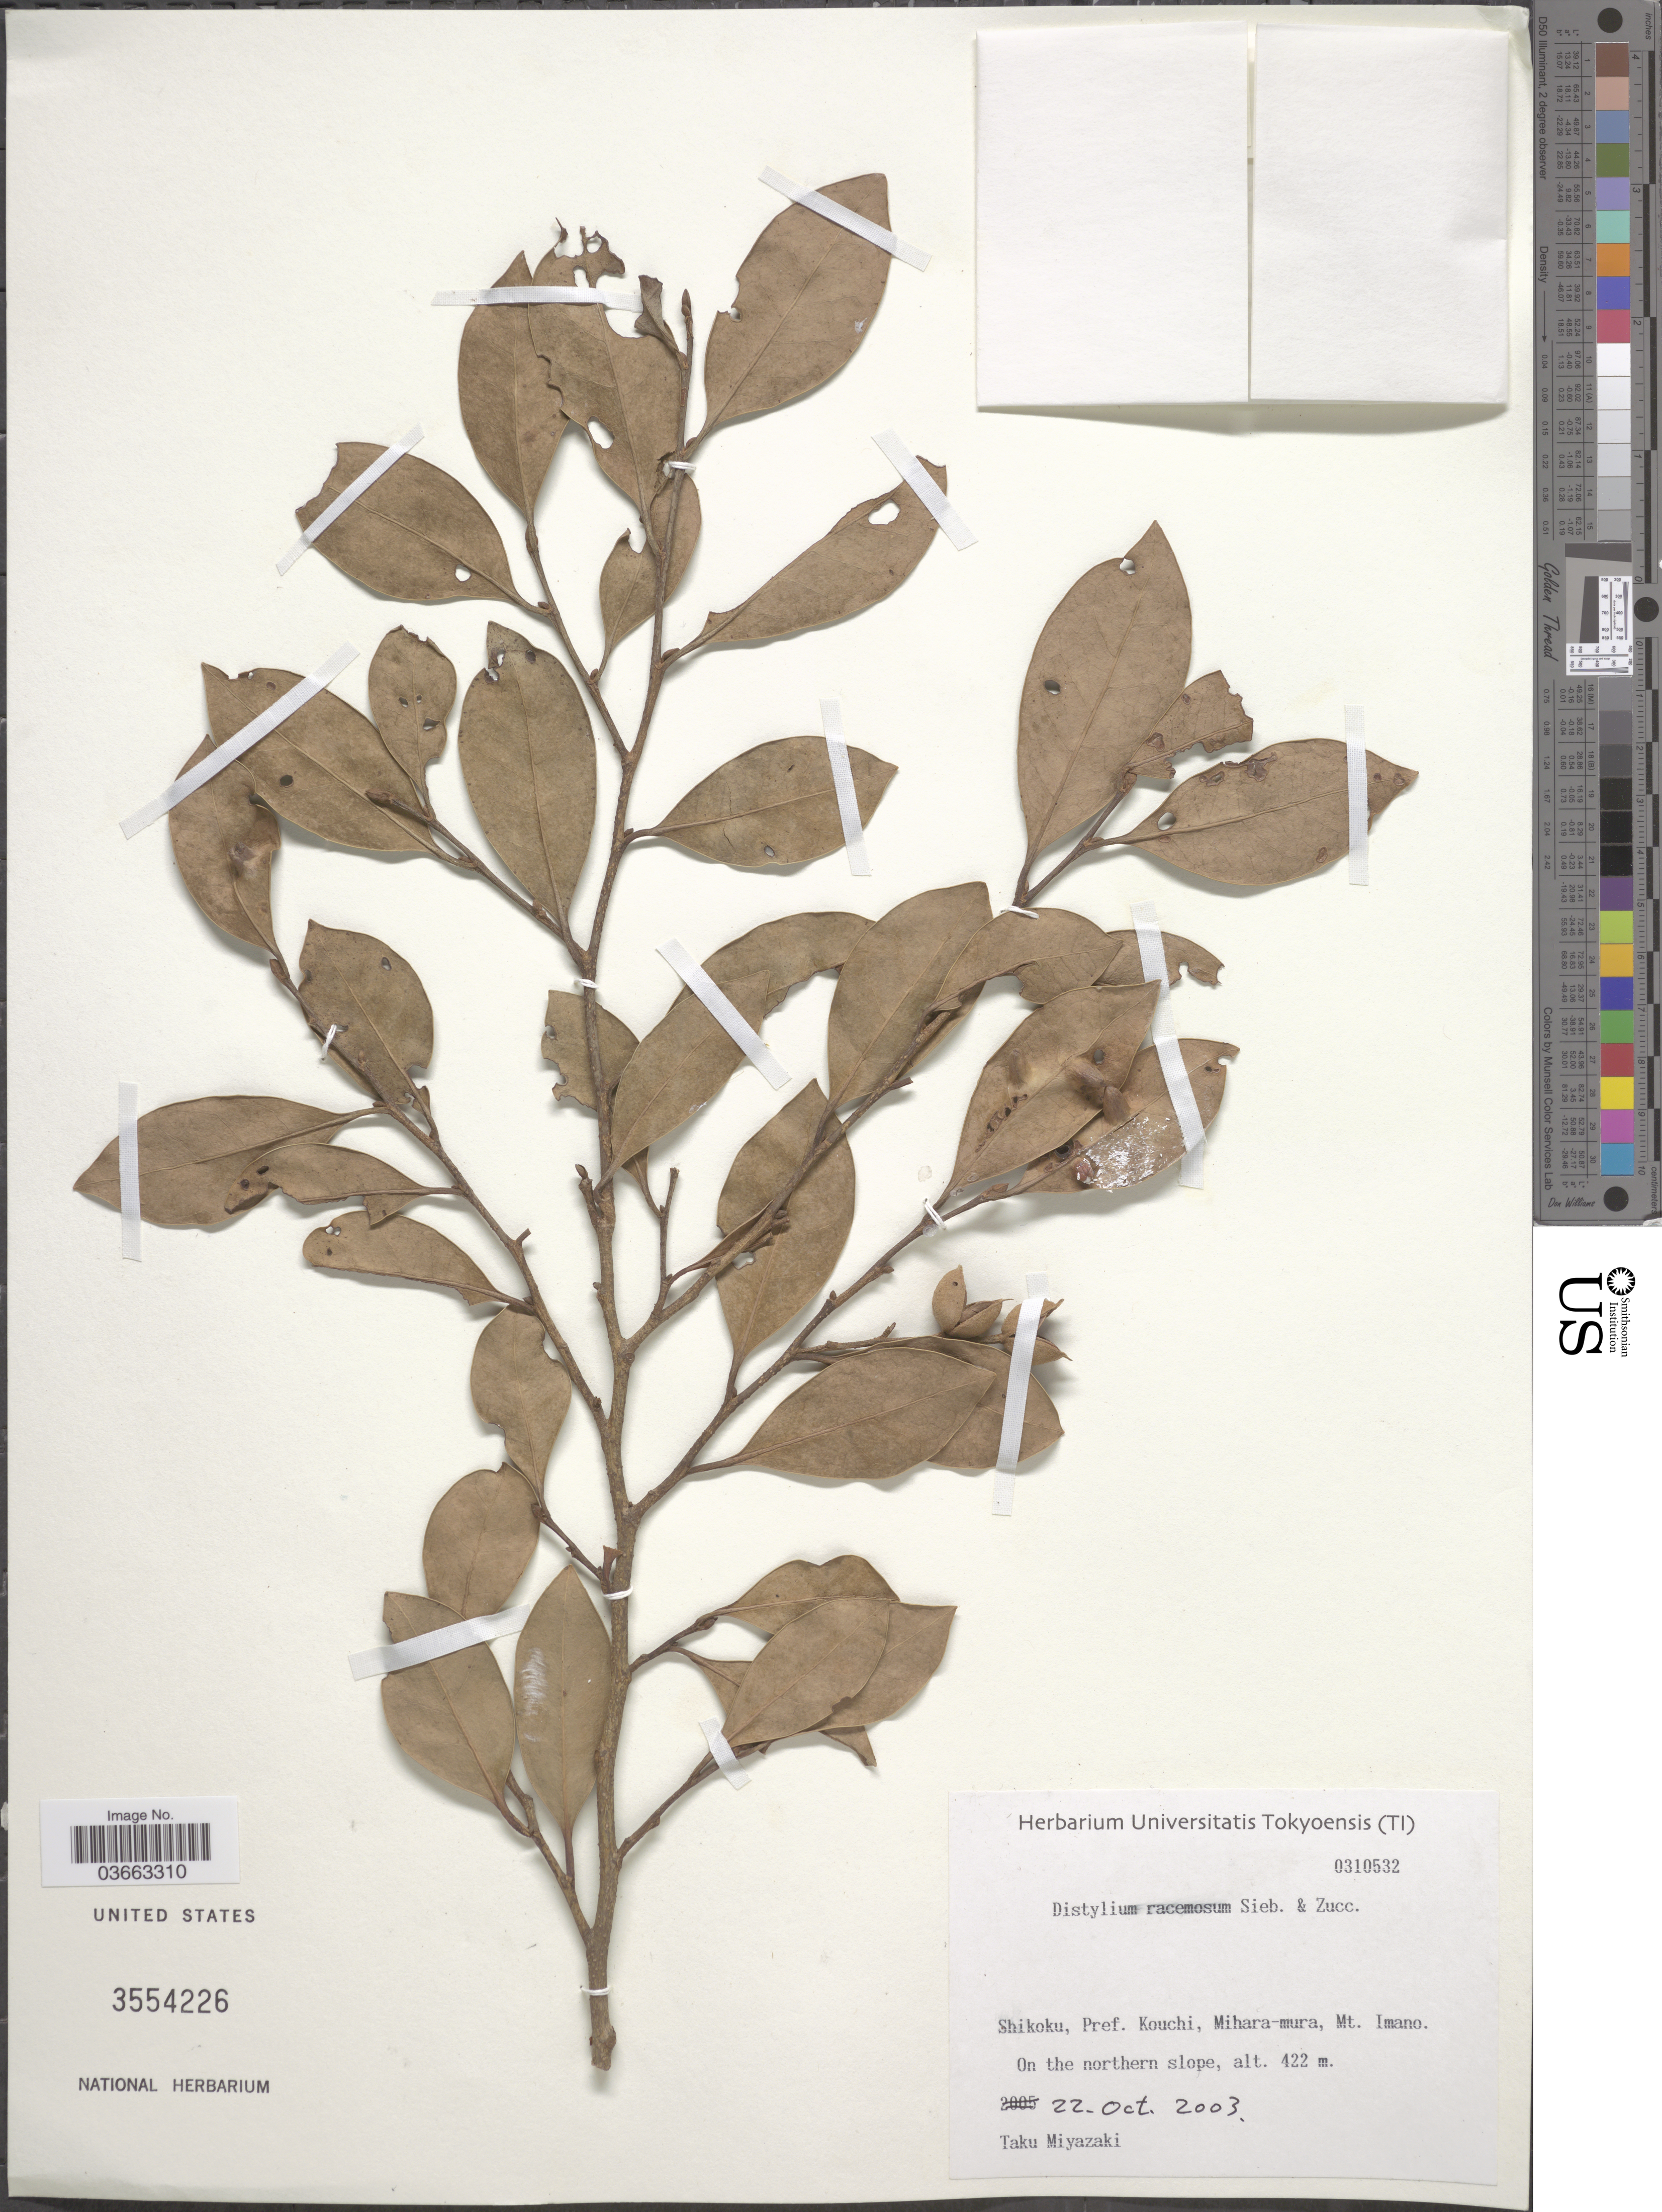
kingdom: Plantae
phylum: Tracheophyta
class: Magnoliopsida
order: Saxifragales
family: Hamamelidaceae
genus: Distylium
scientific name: Distylium racemosum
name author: Siebold & Zucc.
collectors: T. Miyazaki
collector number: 0310532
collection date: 2003-10-22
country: Japan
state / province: Koti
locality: Shikoku, Pref. Kouchi, Mihara-mura, Mt. Imano. On the northern slope.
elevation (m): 422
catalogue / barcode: US 3554226